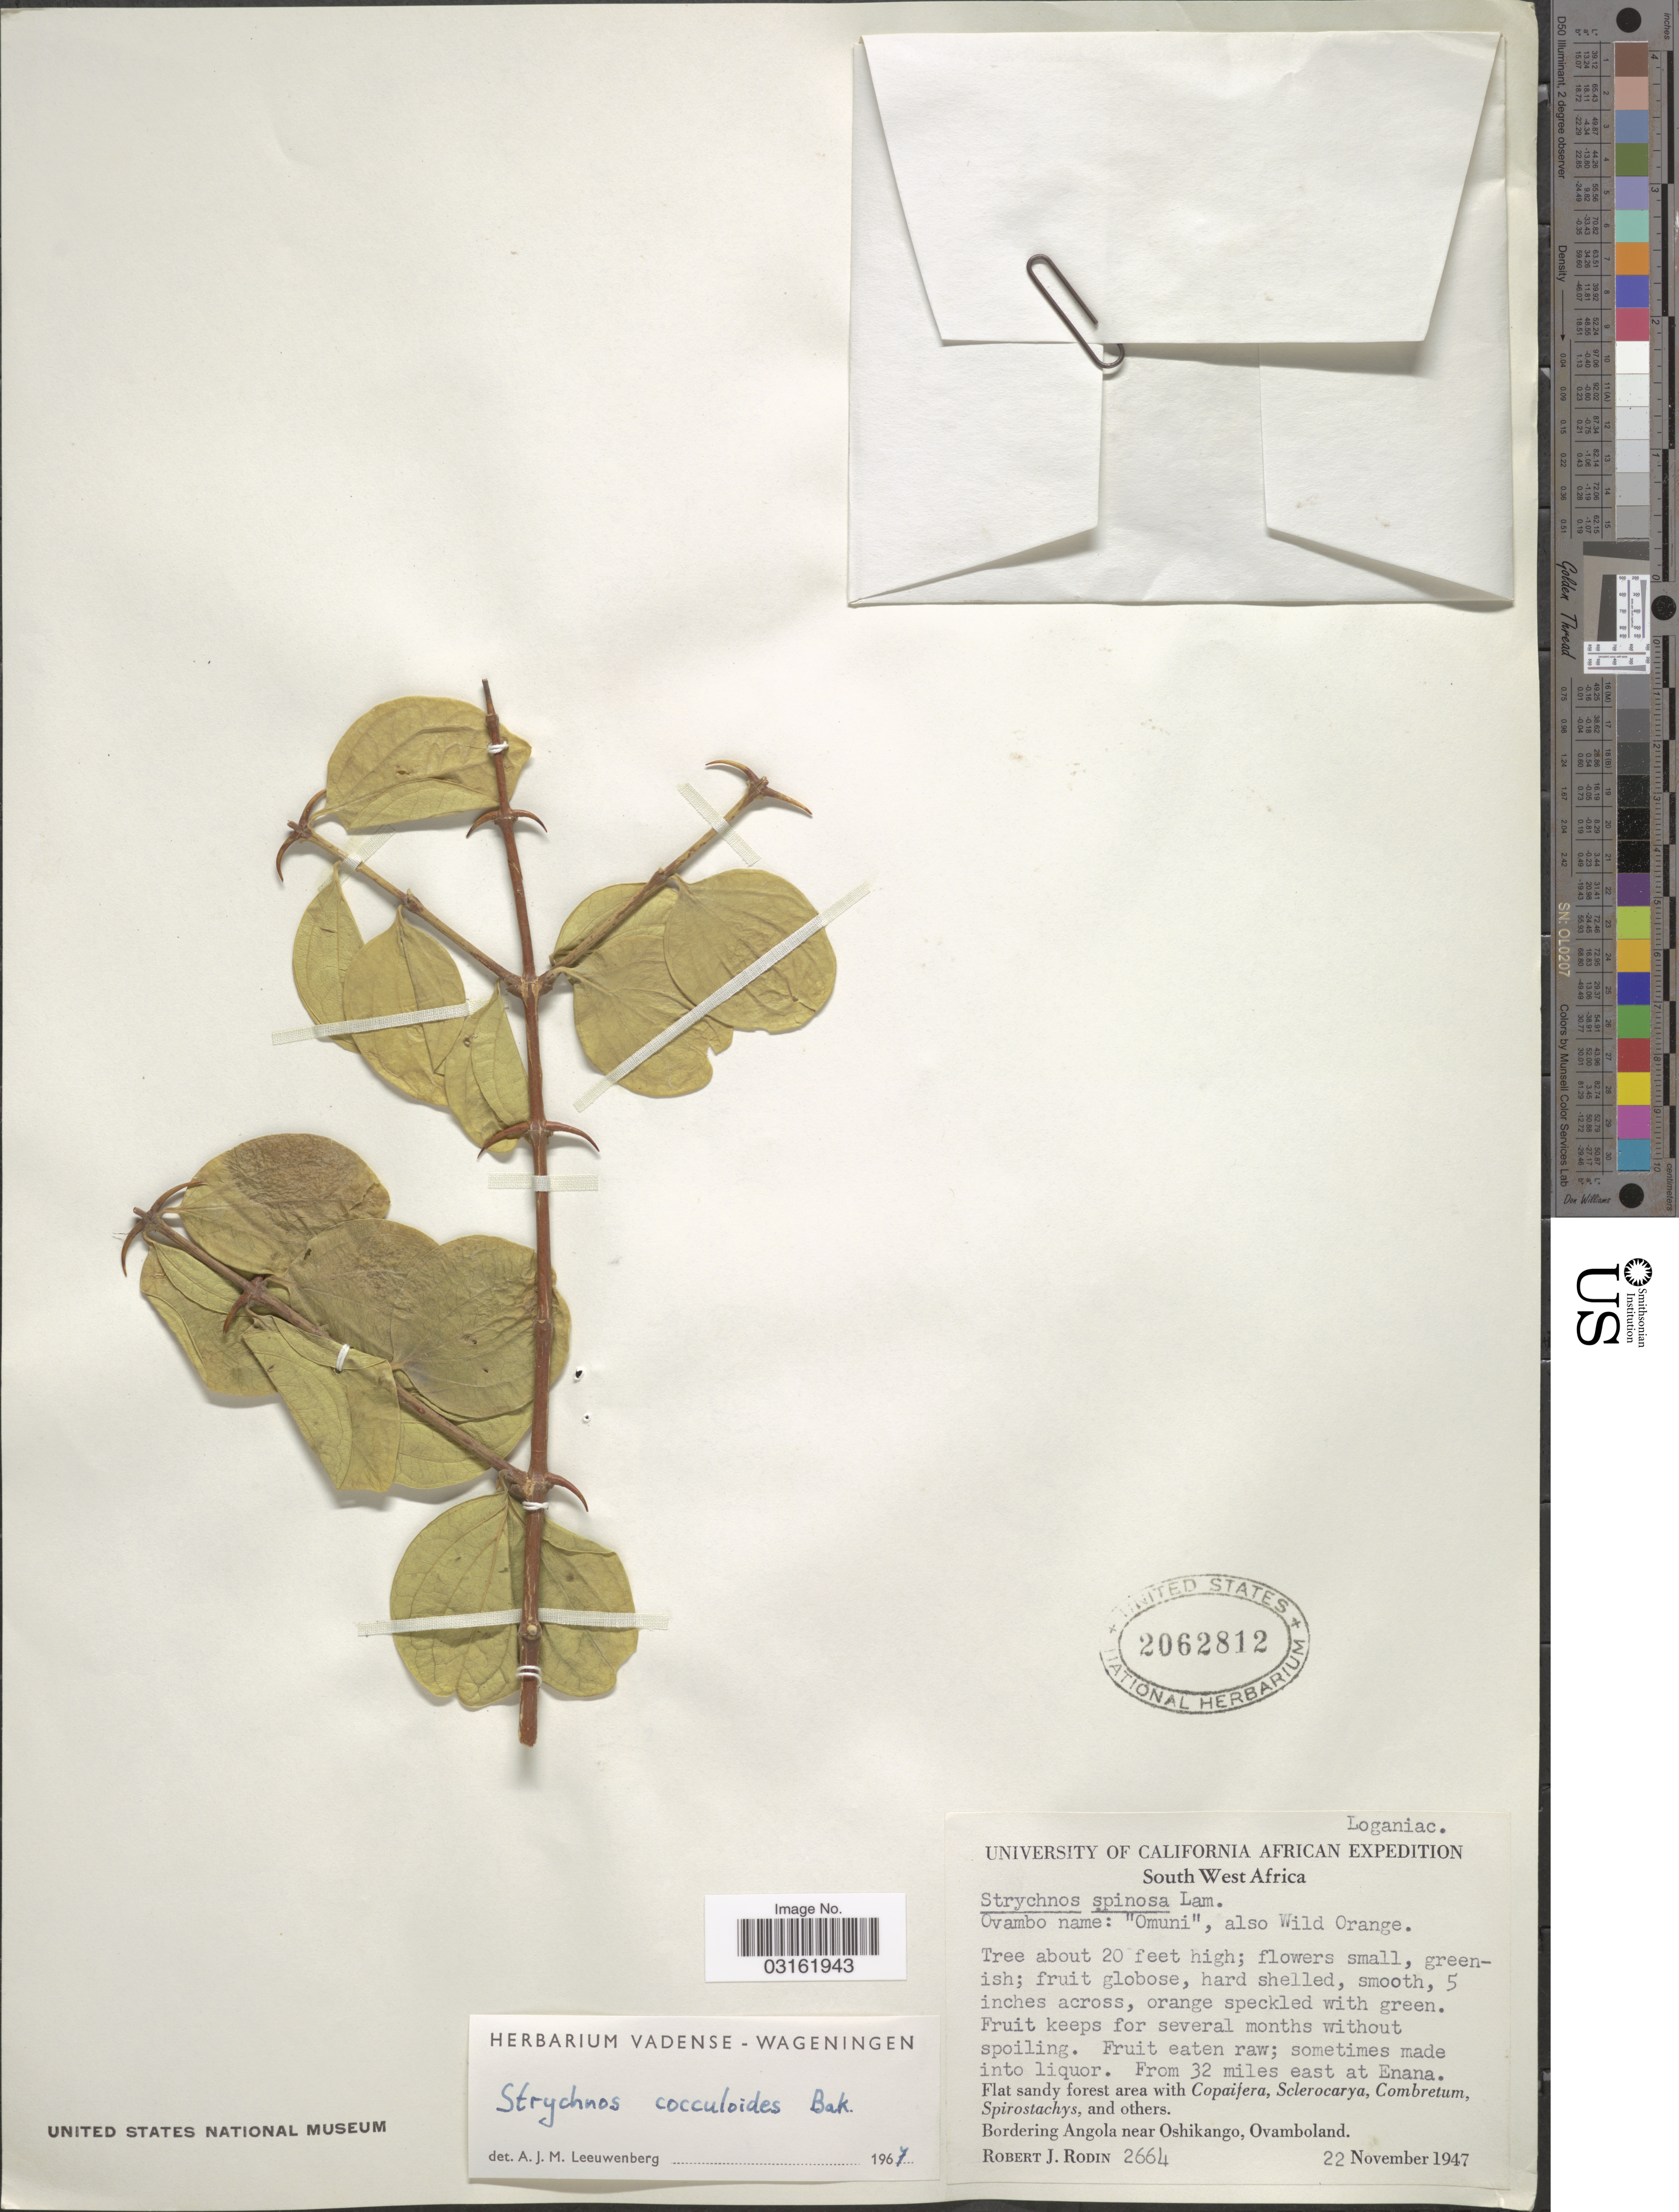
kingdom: Plantae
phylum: Tracheophyta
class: Magnoliopsida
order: Gentianales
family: Loganiaceae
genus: Strychnos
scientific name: Strychnos cocculoides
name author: Baker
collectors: R. J. Rodin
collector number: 2664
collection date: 1947-11-22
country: Namibia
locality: South West Africa. From 32 miles east at Enana. Bordering Angola near Oshikango, Ovamboland.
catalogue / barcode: US 2062812